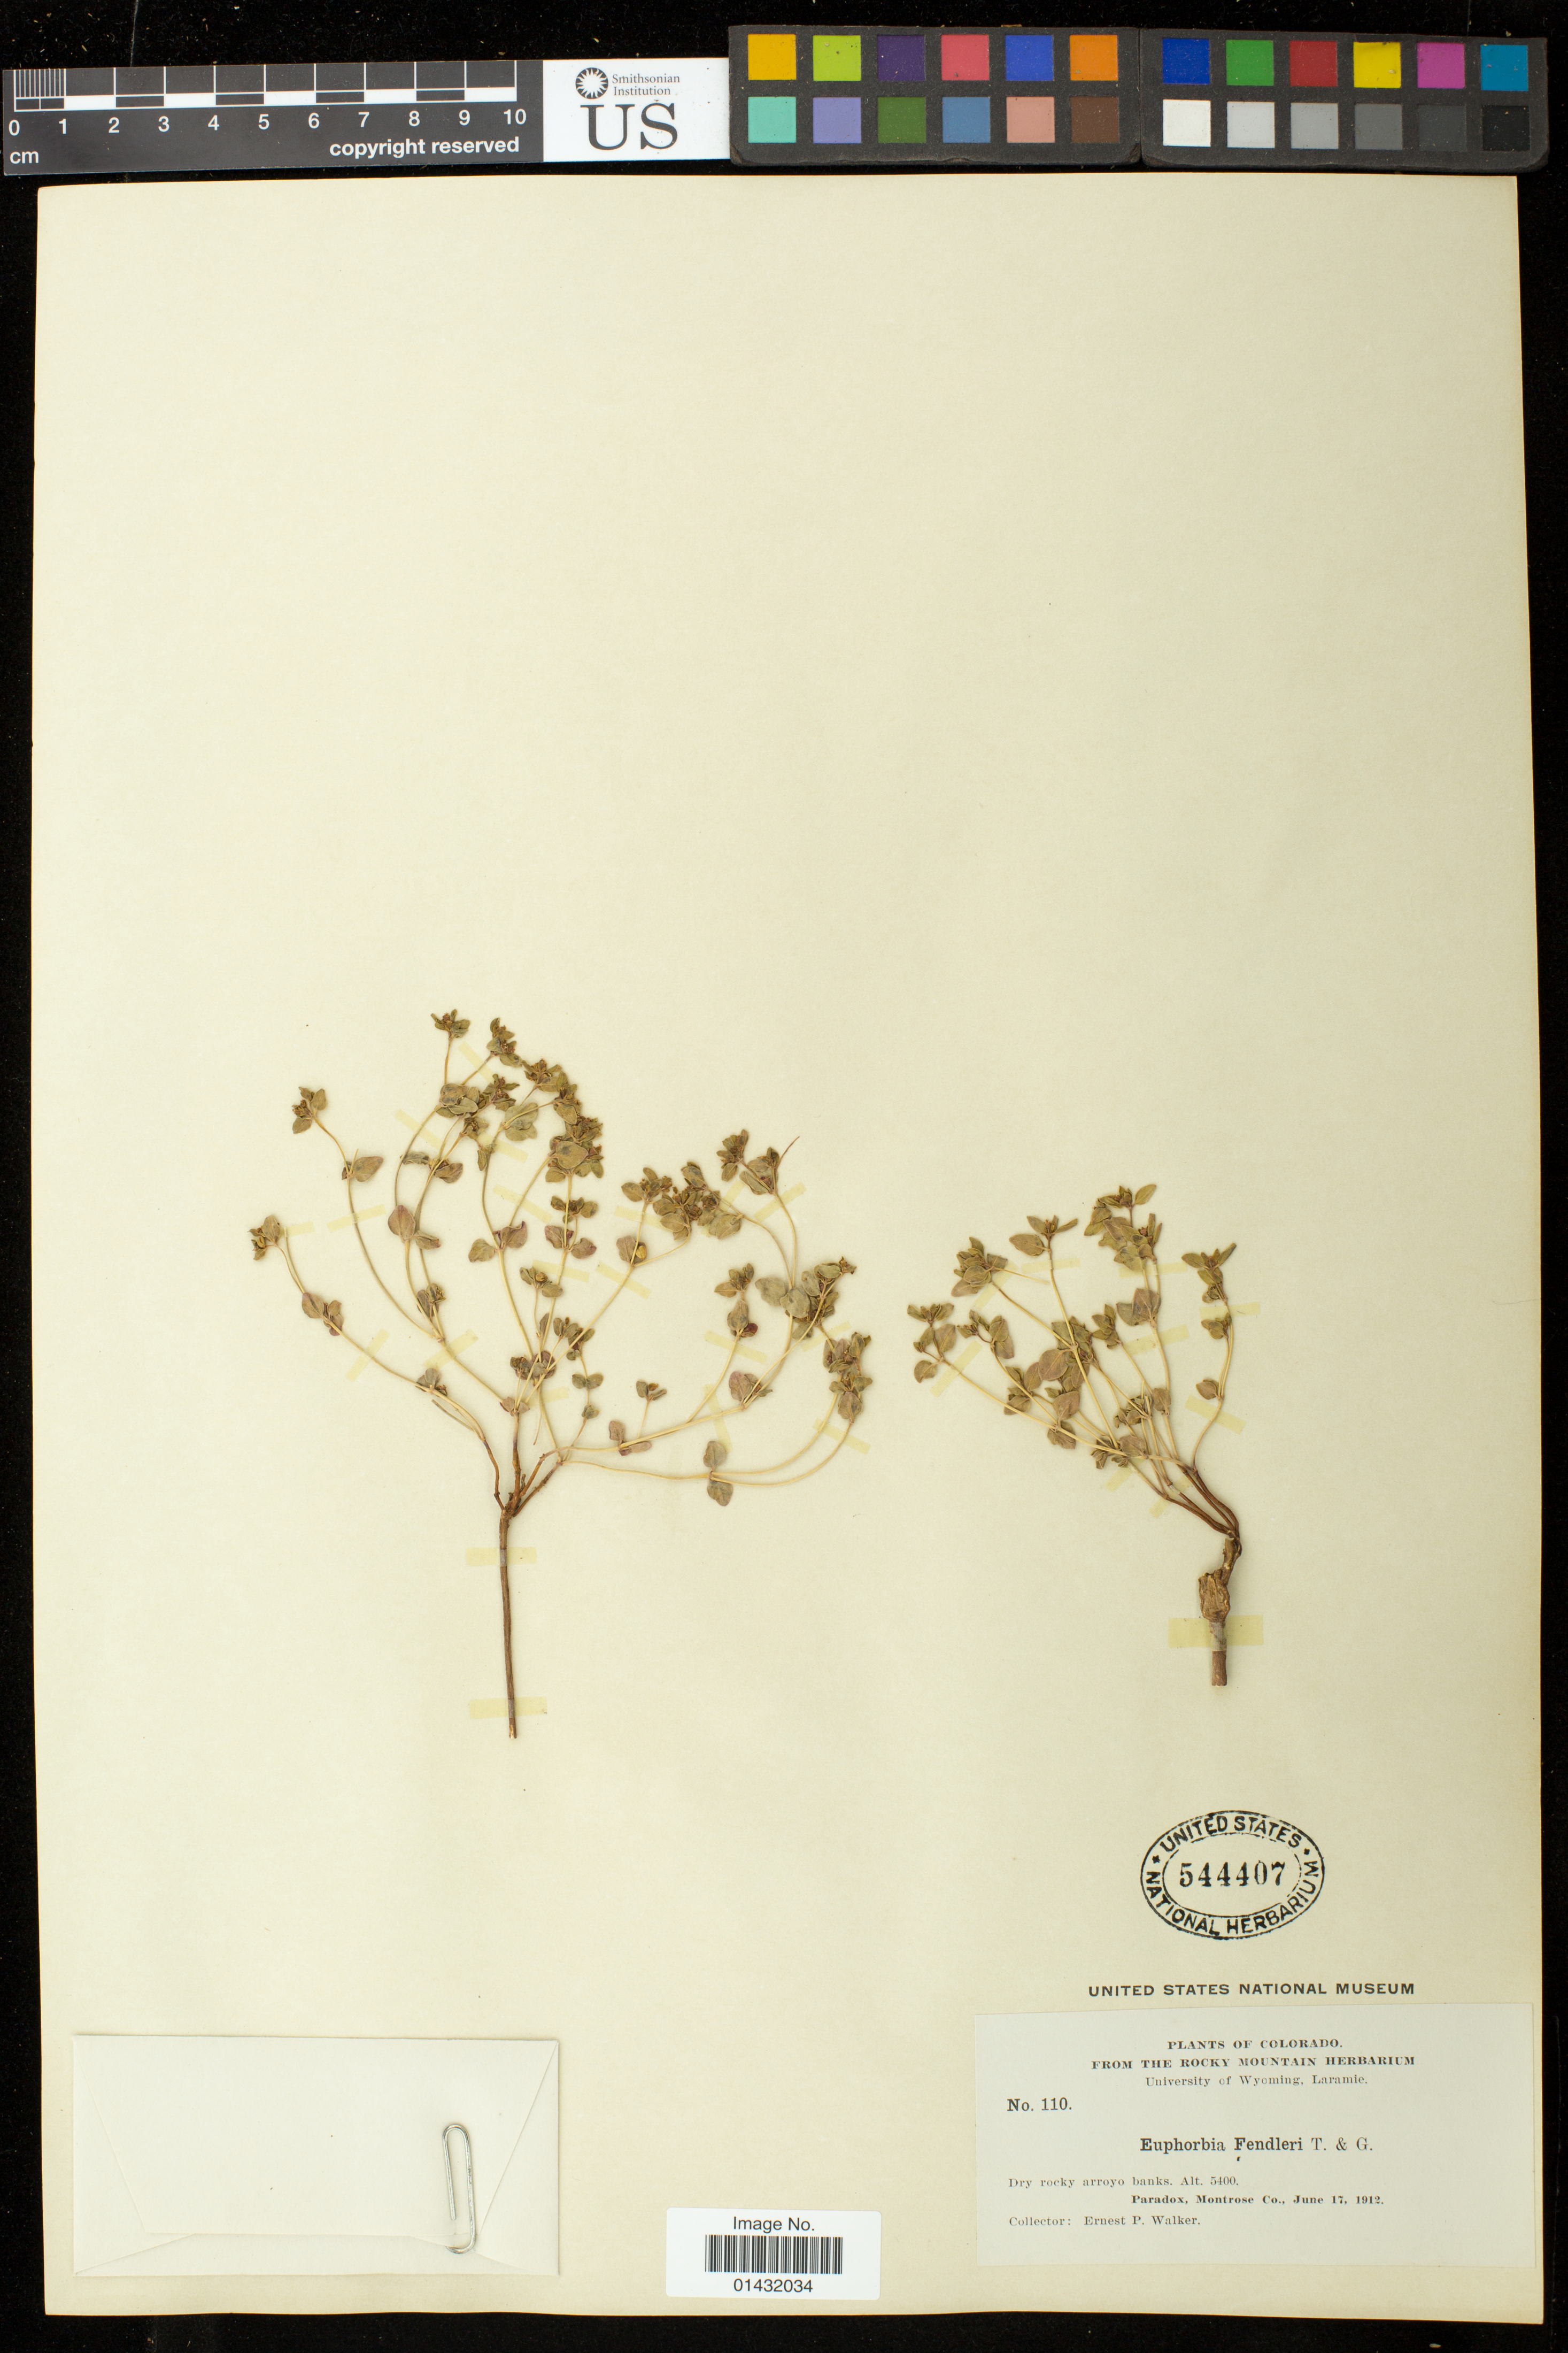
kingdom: Plantae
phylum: Tracheophyta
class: Magnoliopsida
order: Malpighiales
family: Euphorbiaceae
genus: Euphorbia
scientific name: Euphorbia fendleri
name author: Torr. & A. Gray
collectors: E. P. Walker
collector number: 110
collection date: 1912-06-17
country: United States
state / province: Colorado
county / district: Montrose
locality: Paradox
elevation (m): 1646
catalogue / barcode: US 544407